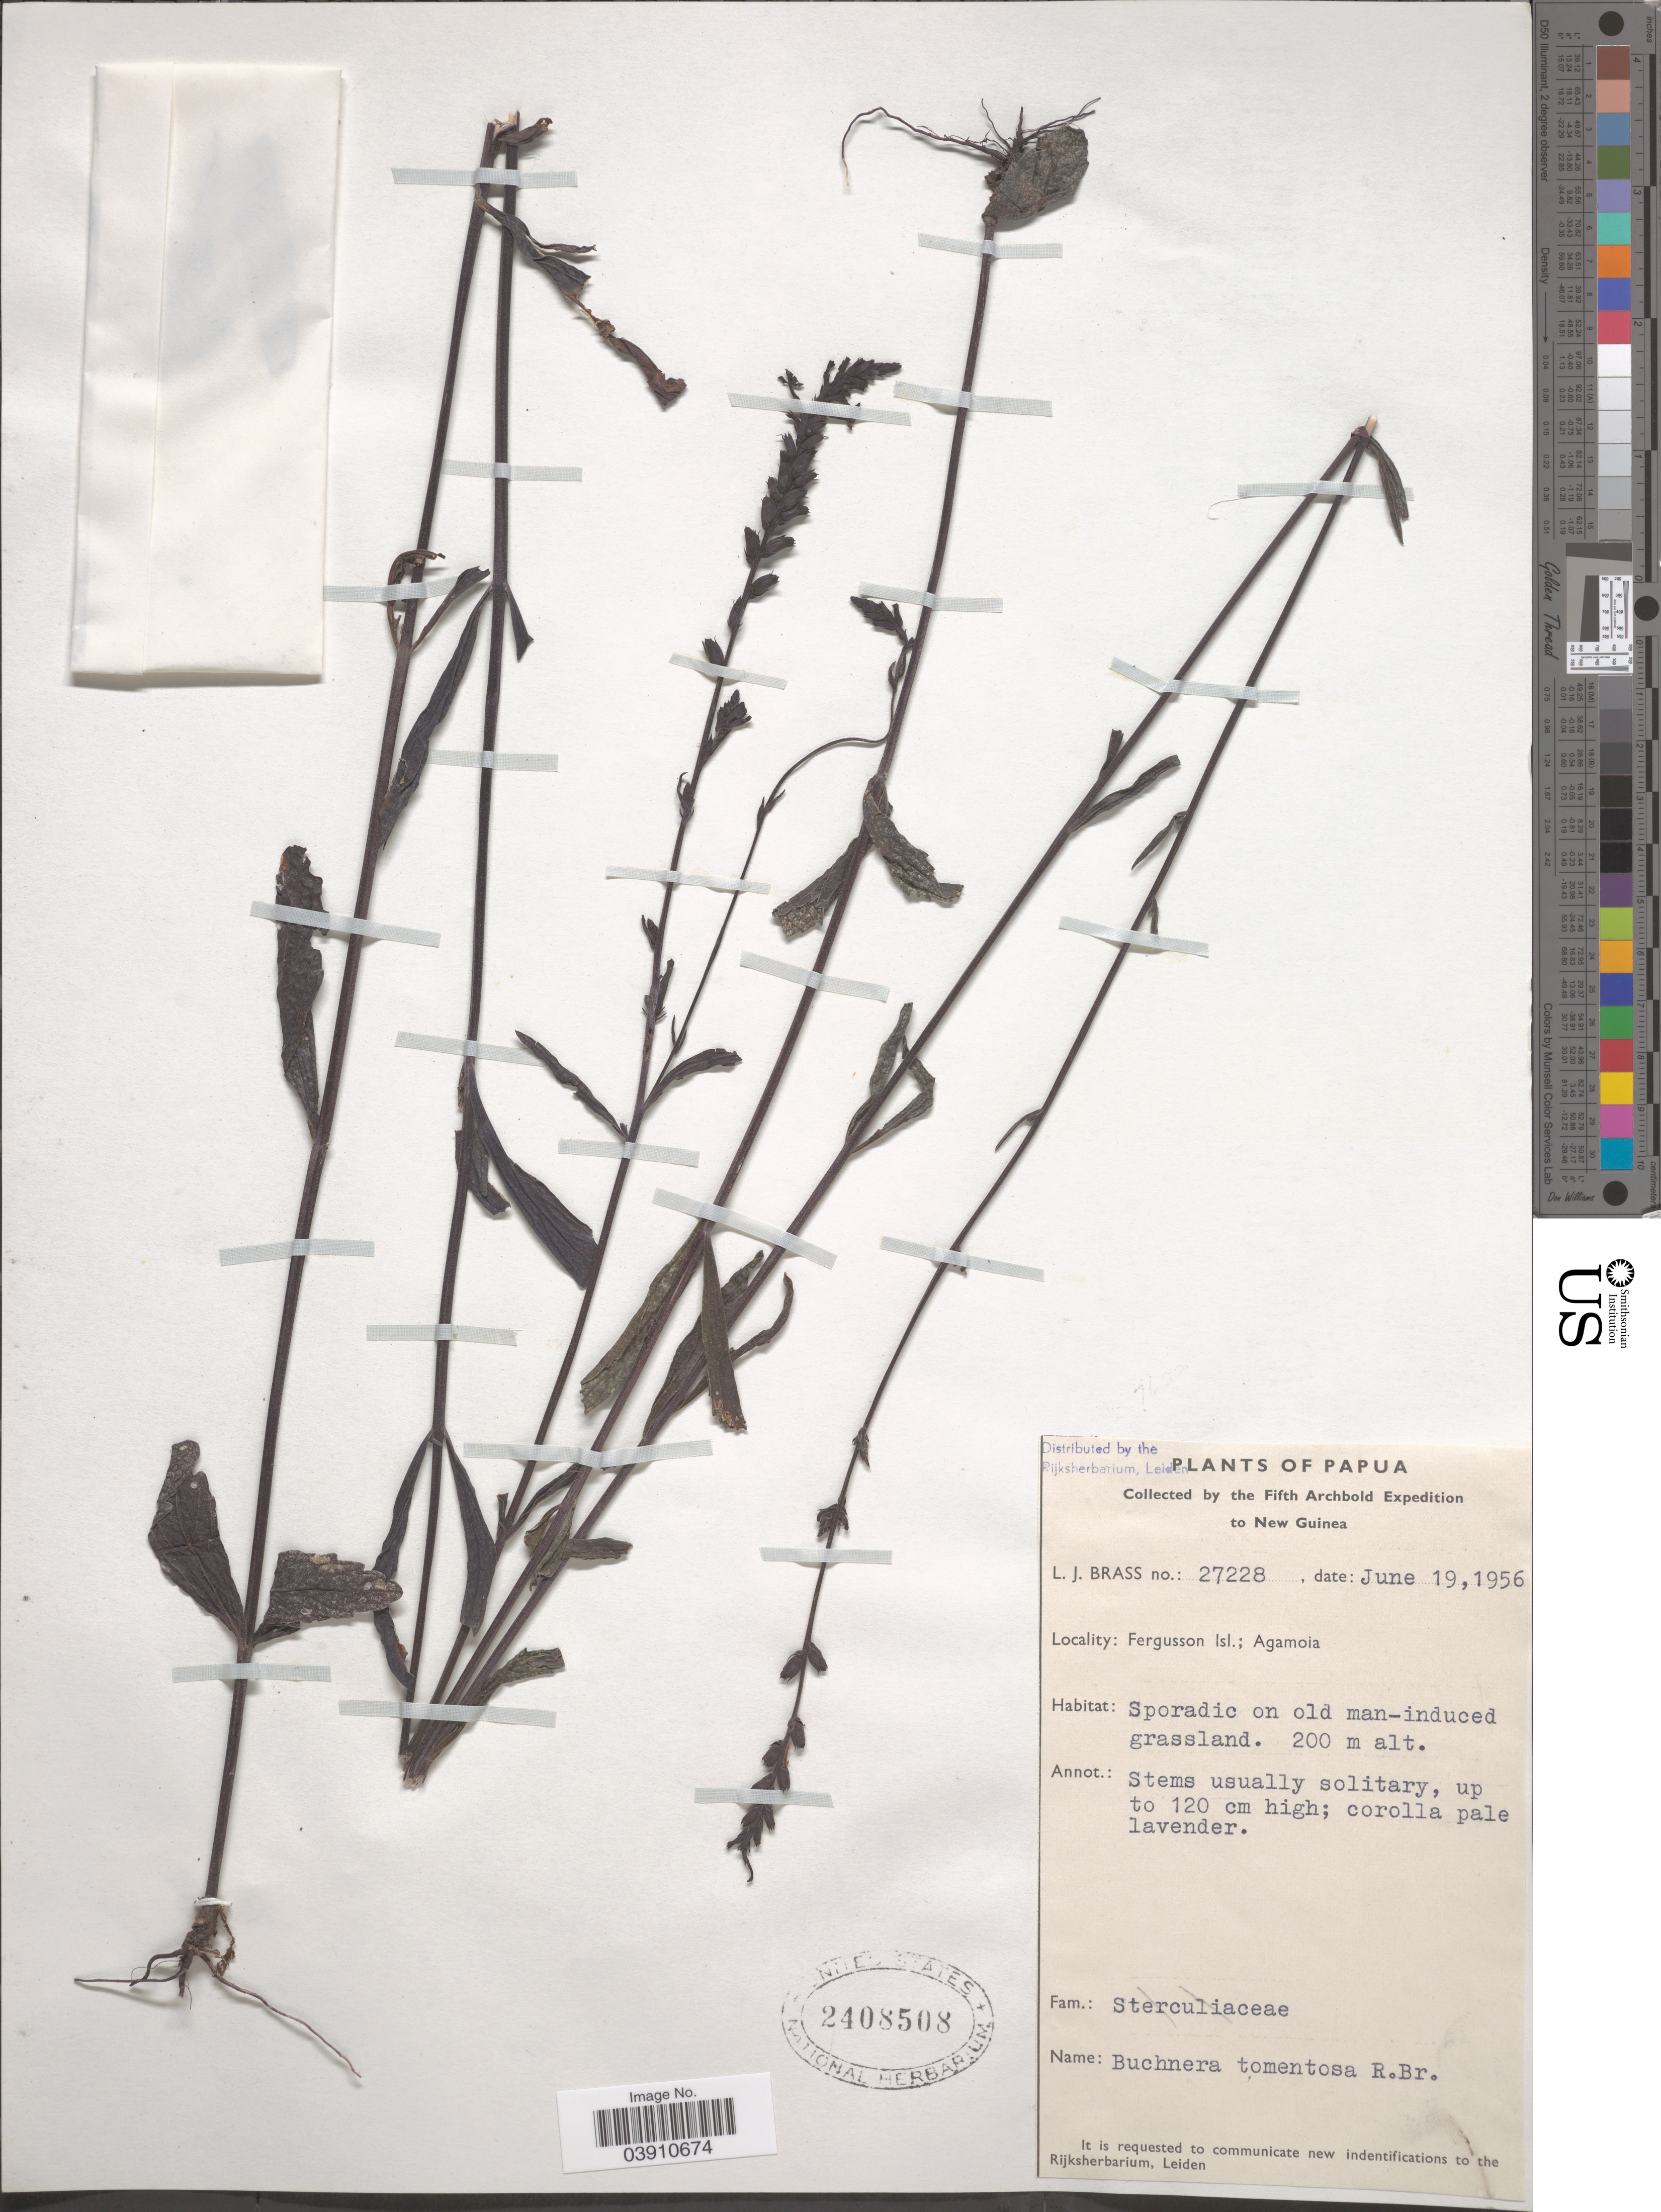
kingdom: Plantae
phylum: Tracheophyta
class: Magnoliopsida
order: Lamiales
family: Orobanchaceae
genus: Buchnera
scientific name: Buchnera tomentosa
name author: Blume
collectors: L. J. Brass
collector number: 27228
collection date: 1956-06-19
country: Papua New Guinea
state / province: Milne Bay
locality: Papua. Fergusson Isl.; Agamoia.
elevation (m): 200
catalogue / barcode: US 2408508